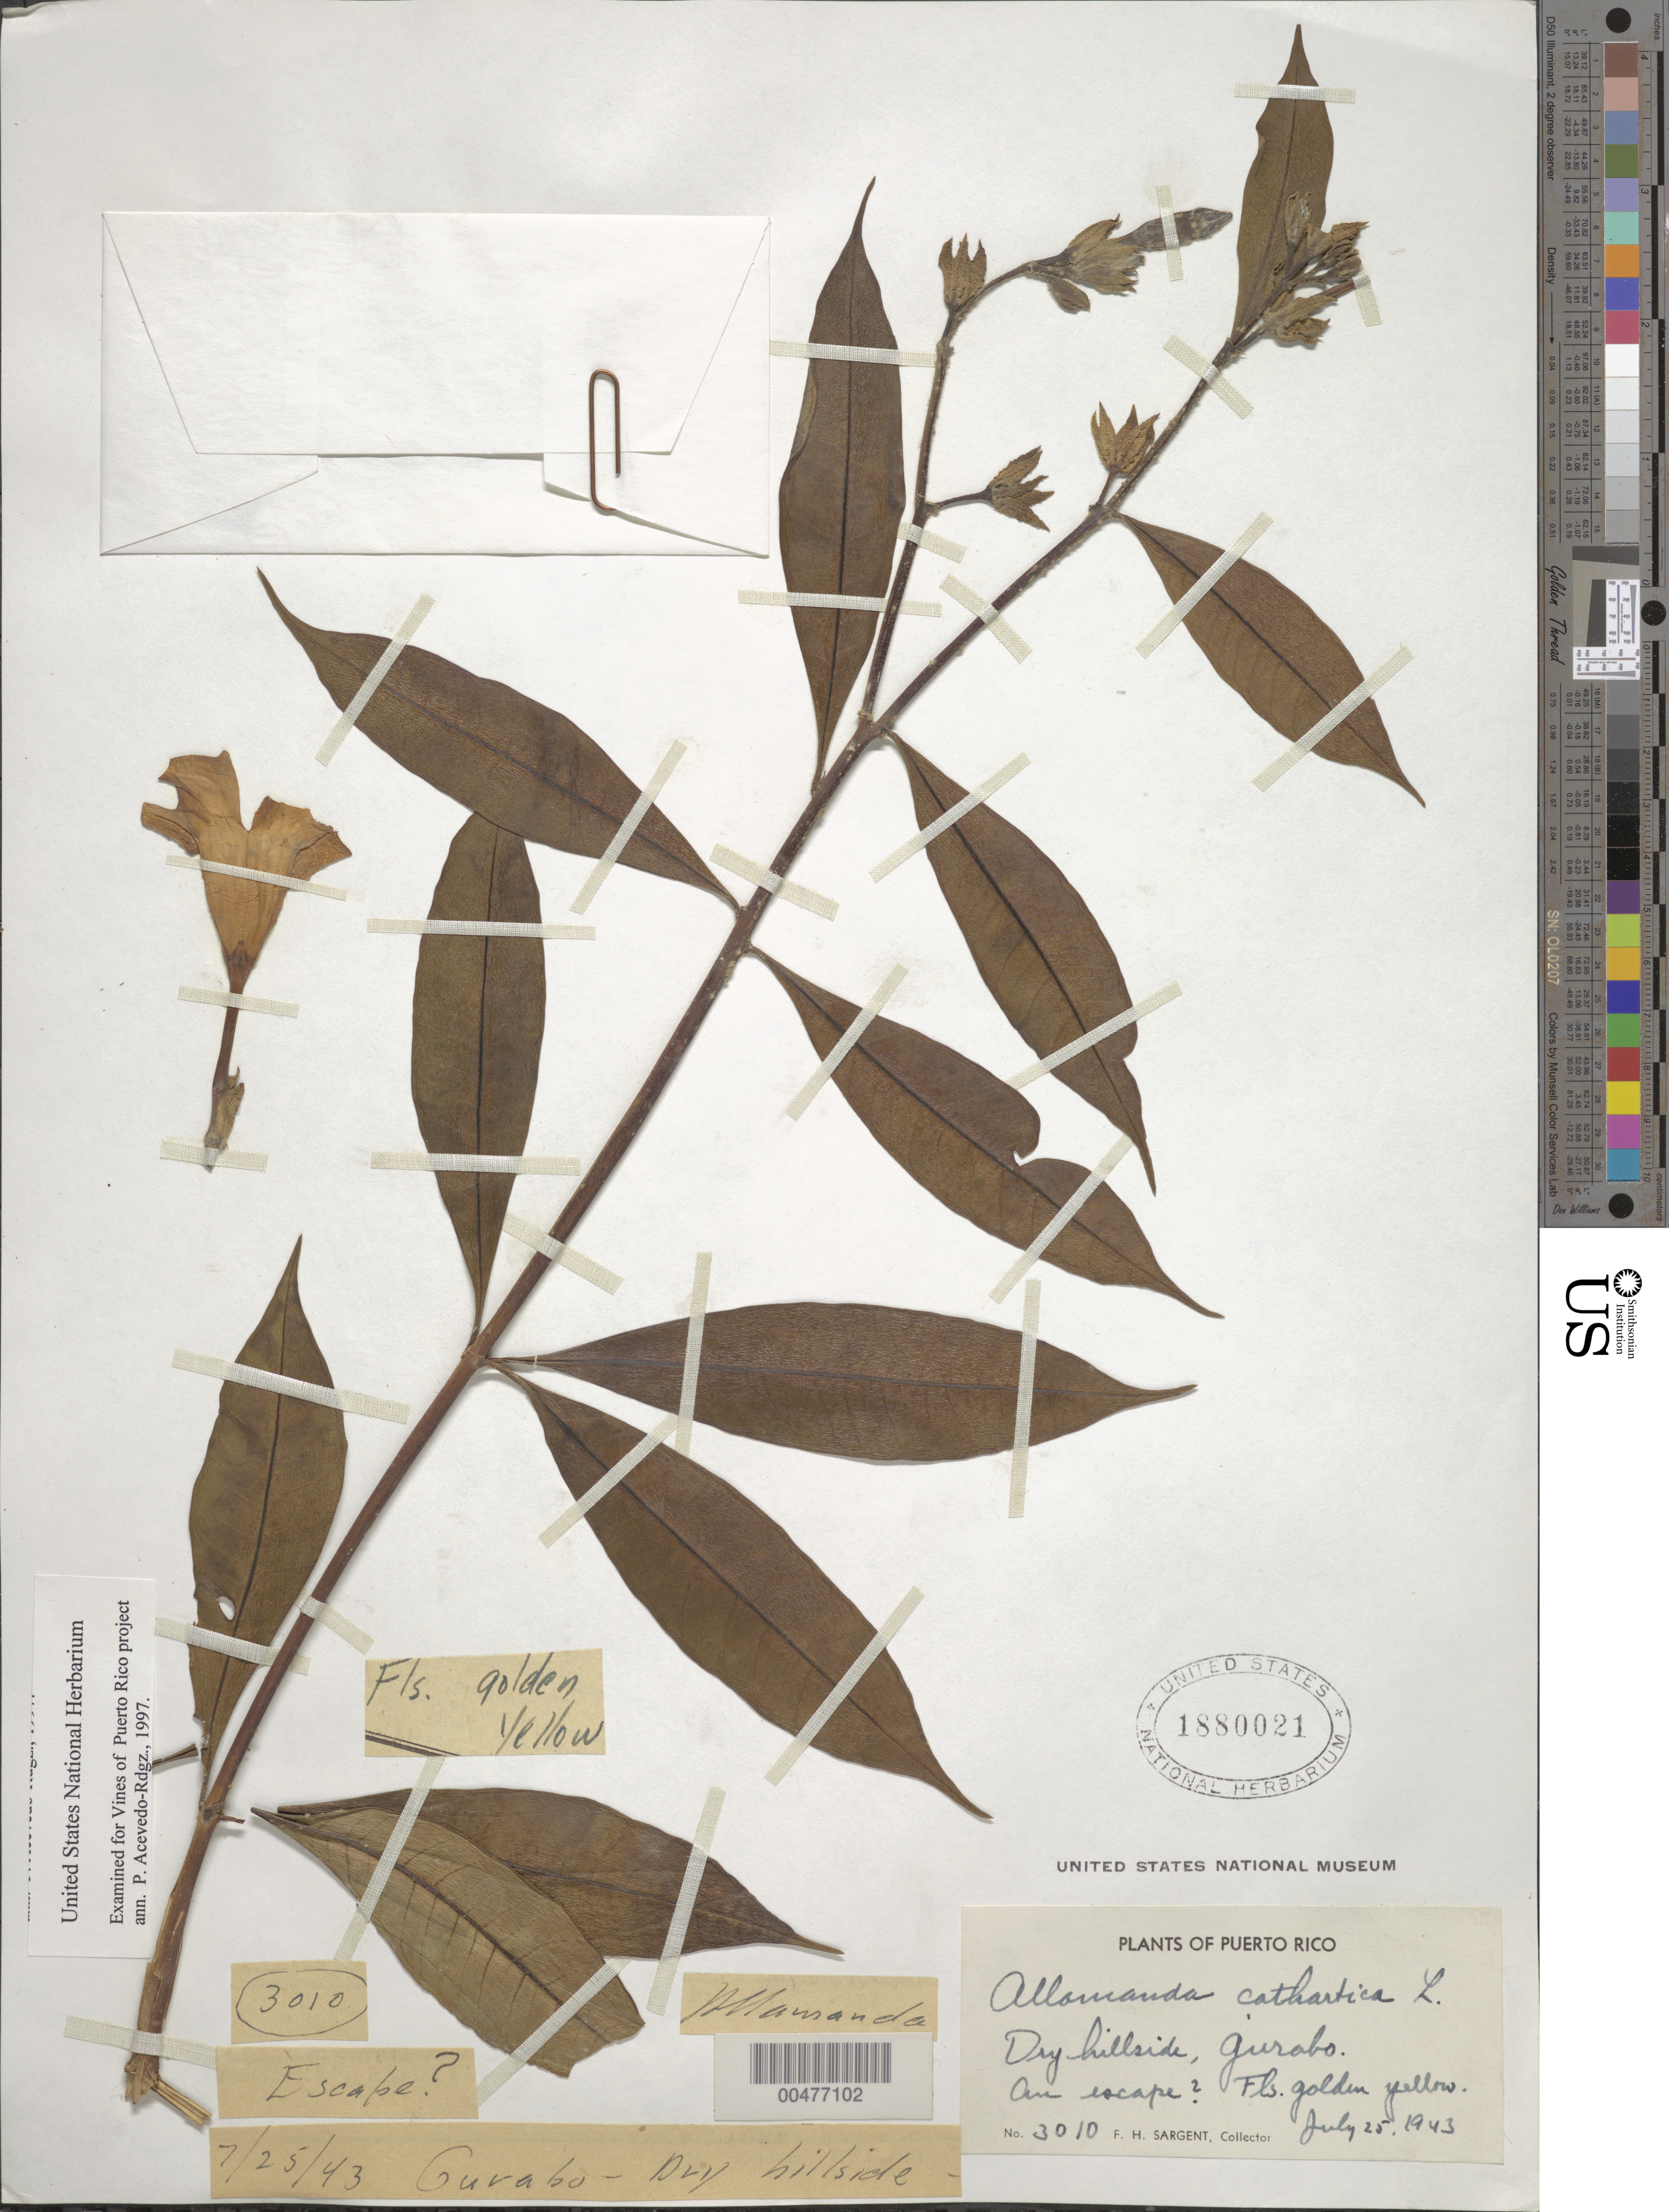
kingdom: Plantae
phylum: Tracheophyta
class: Magnoliopsida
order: Gentianales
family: Apocynaceae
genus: Allamanda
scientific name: Allamanda cathartica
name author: L.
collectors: F. H. Sargent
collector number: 3010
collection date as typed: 25 Jul 1943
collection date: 1943-07-25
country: Puerto Rico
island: Greater Antilles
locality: Gurabo. Dry hillside.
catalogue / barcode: US 1880021